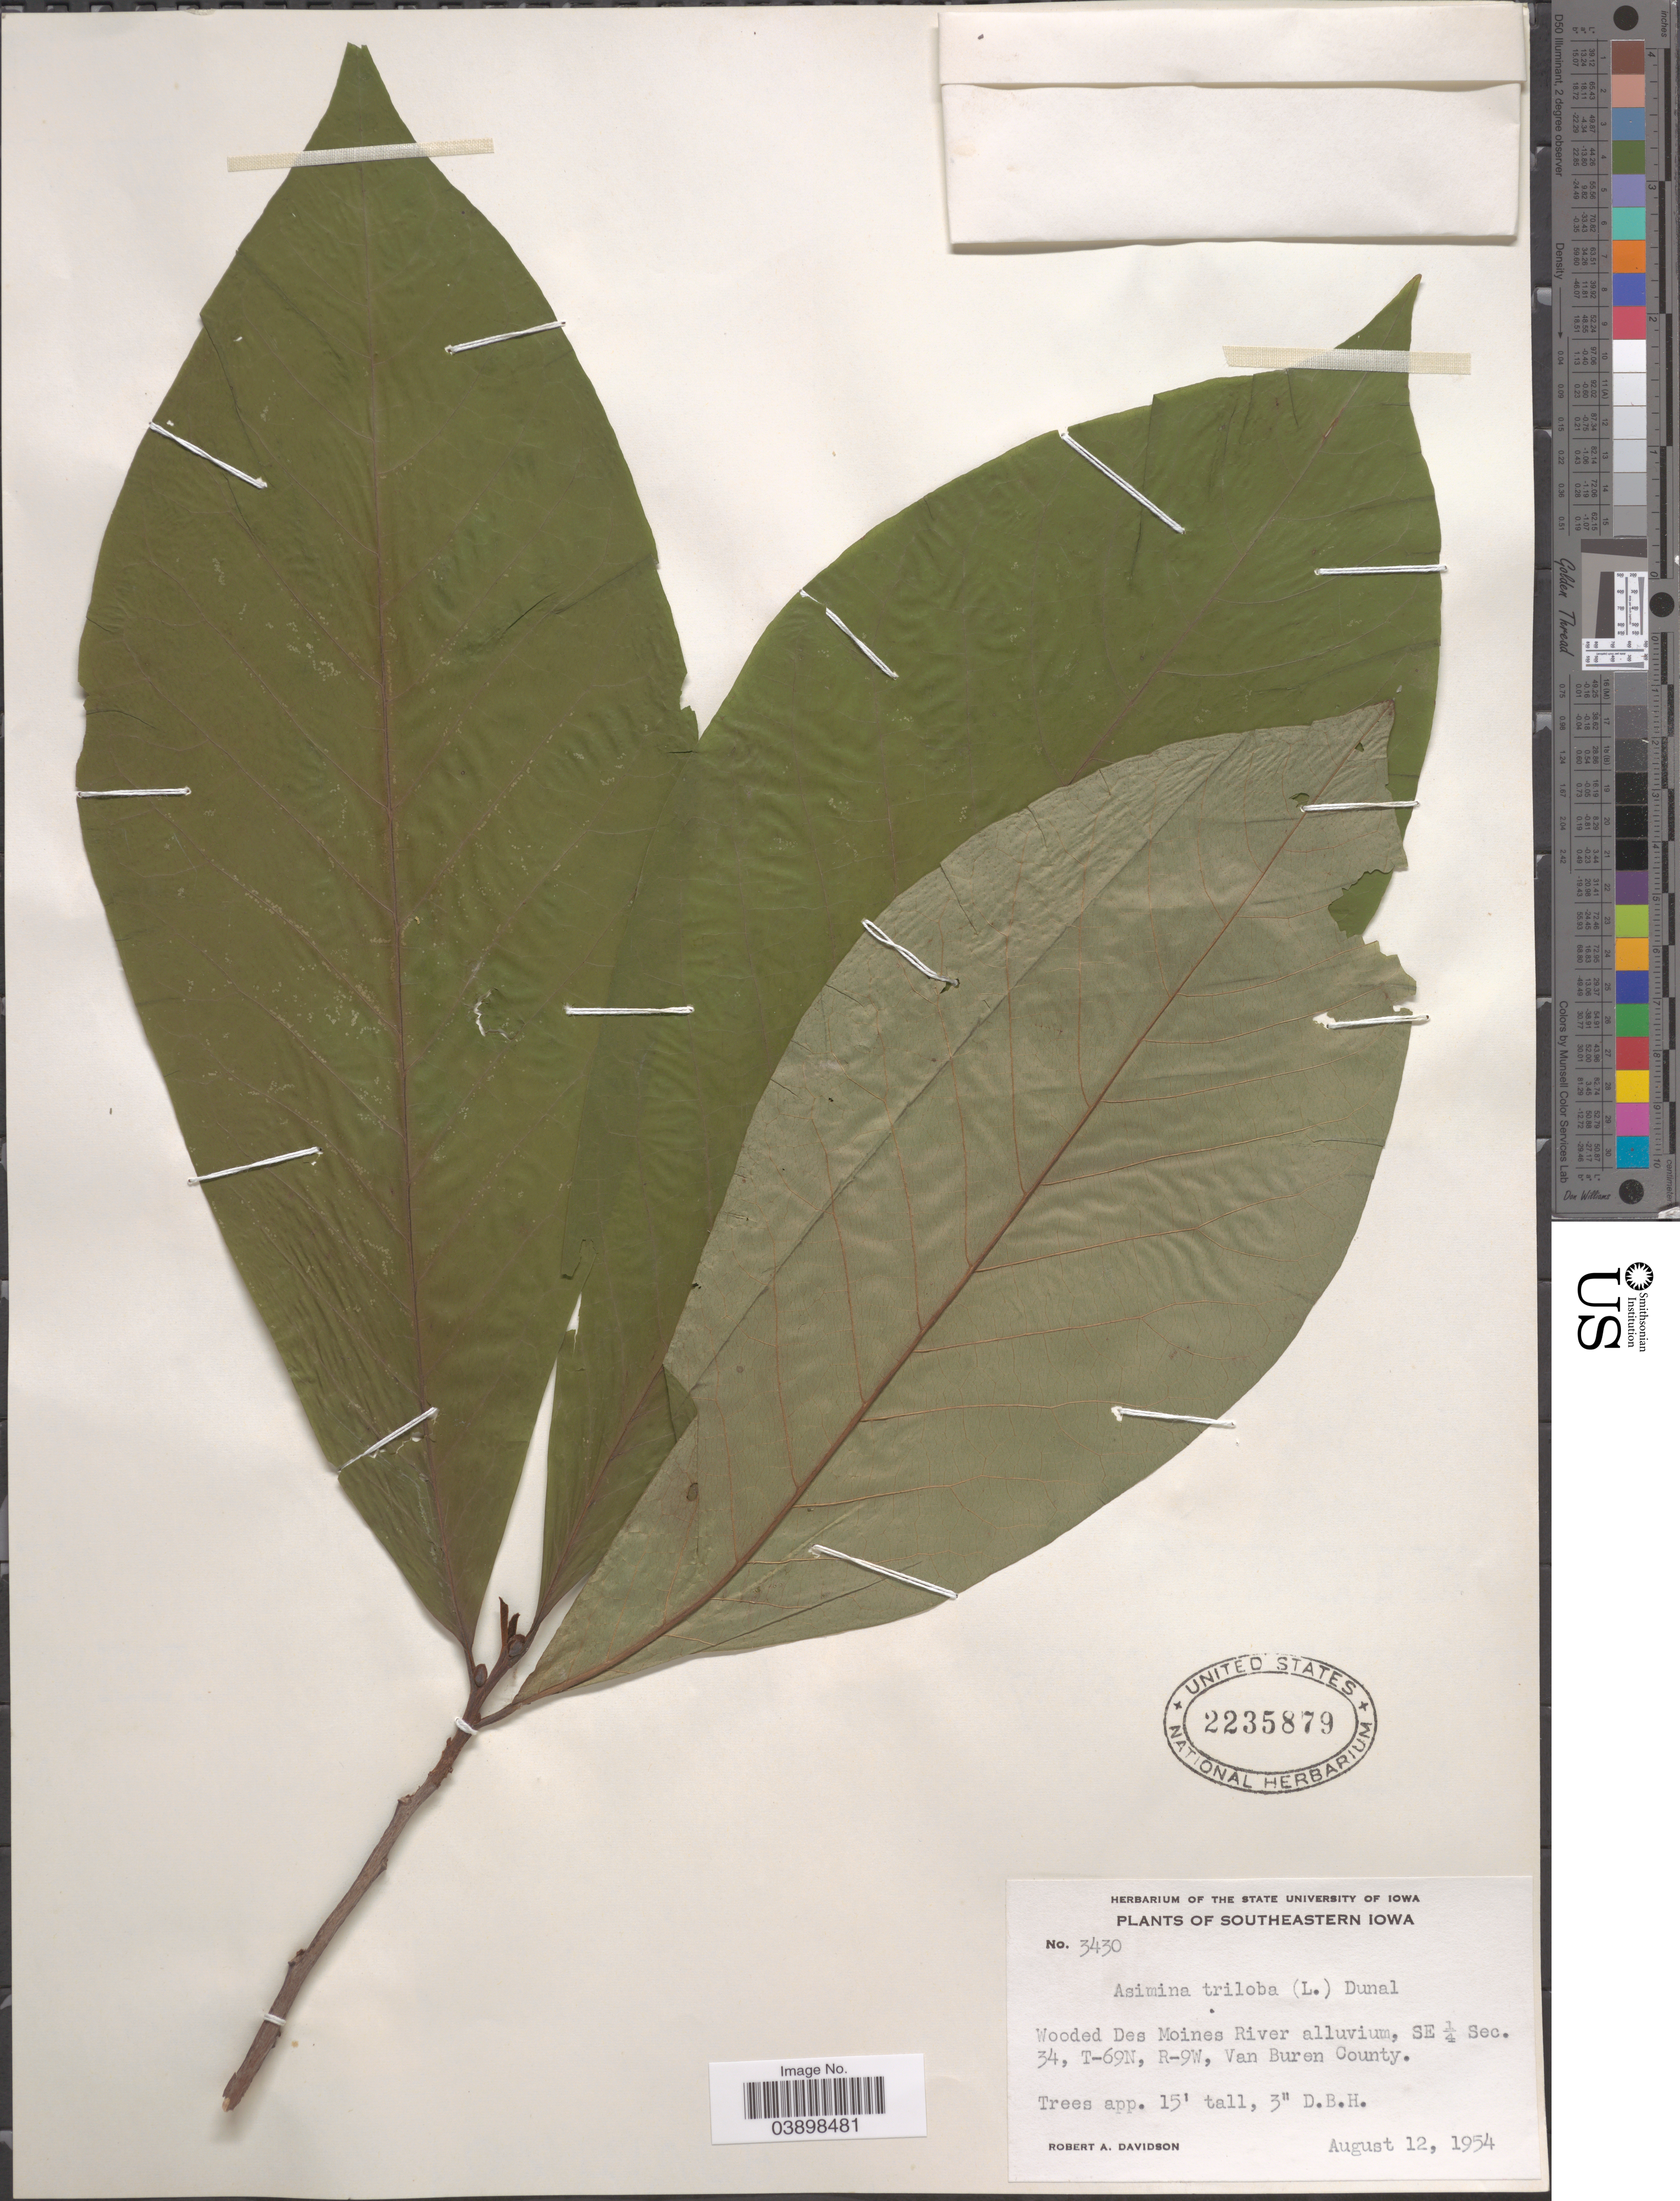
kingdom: Plantae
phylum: Tracheophyta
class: Magnoliopsida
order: Magnoliales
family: Annonaceae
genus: Asimina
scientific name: Asimina triloba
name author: (L.) Dunal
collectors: R. A. Davidson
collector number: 3430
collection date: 1954-08-12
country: United States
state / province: Iowa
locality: Southeastern Iowa. Wooded Des Moines River alluvium, SE ¼ Sec. 34, T-69N, R-9W, Van Buren County.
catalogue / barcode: US 2235879